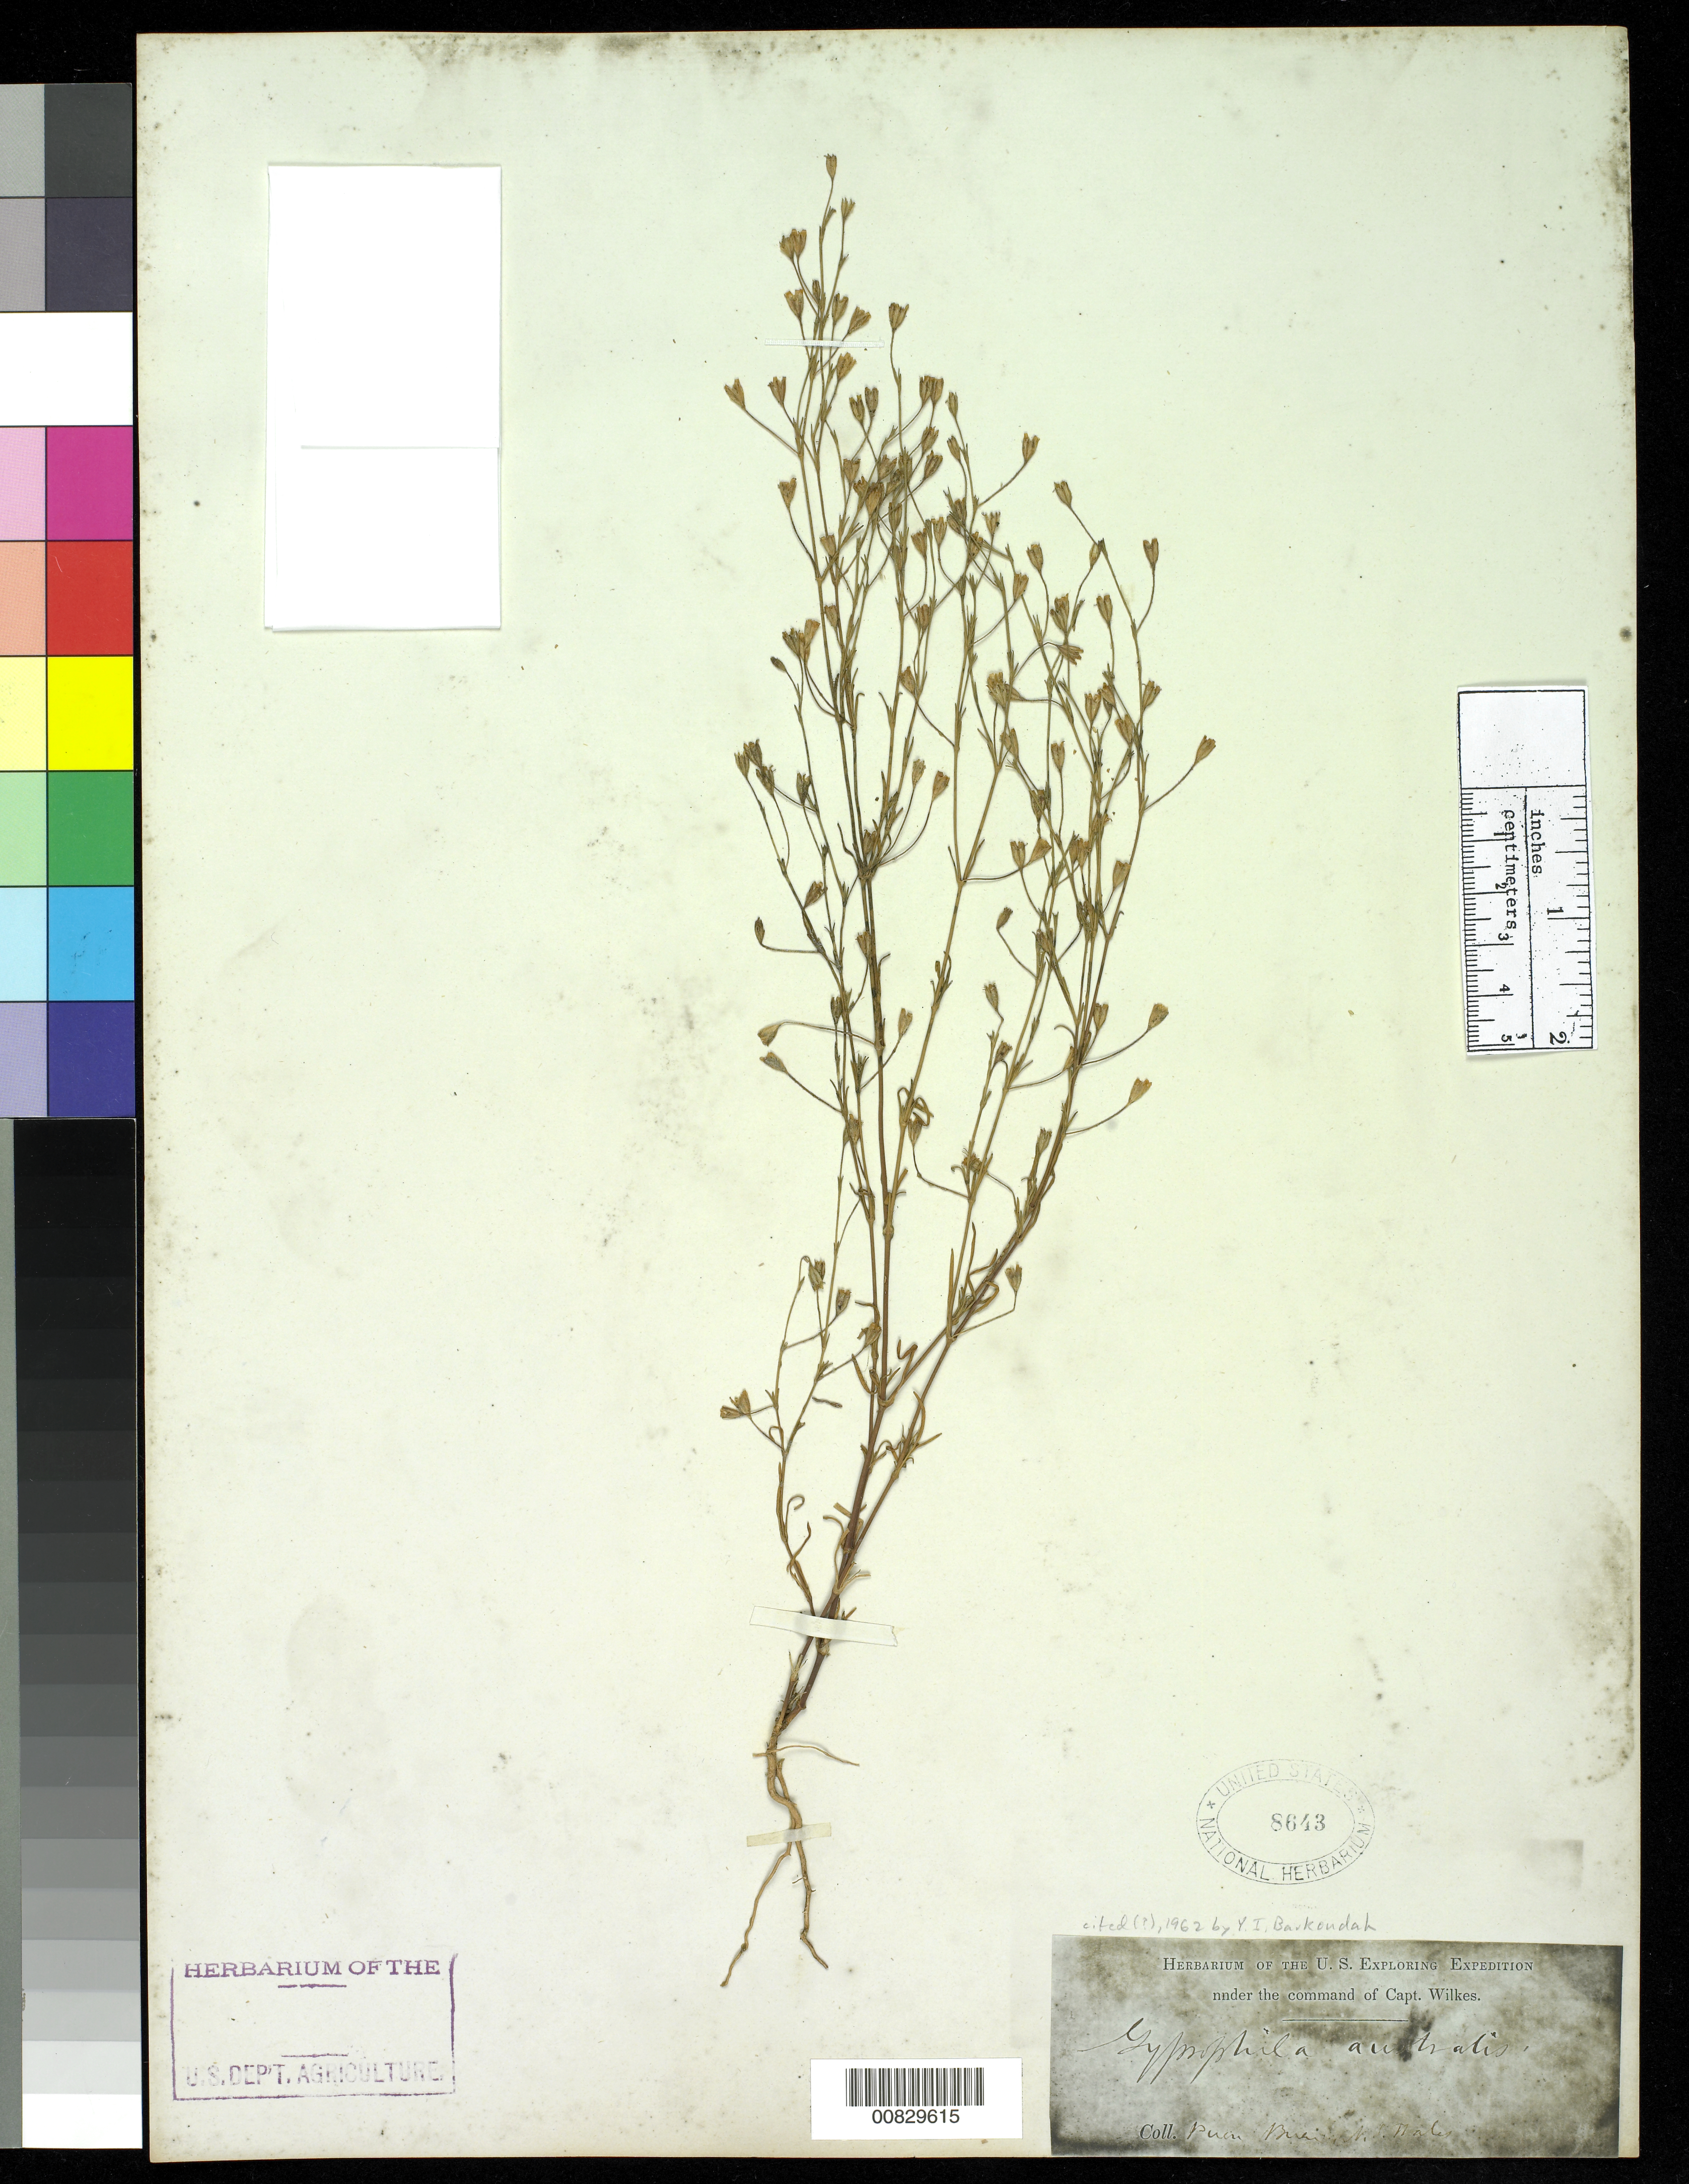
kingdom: Plantae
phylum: Tracheophyta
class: Magnoliopsida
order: Caryophyllales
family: Caryophyllaceae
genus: Gypsophila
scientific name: Gypsophila australis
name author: (Schltdl.) A. Gray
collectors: Wilkes Explor. Exped.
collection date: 1838/1842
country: Australia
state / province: New South Wales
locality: Puen Buen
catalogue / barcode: US 8643